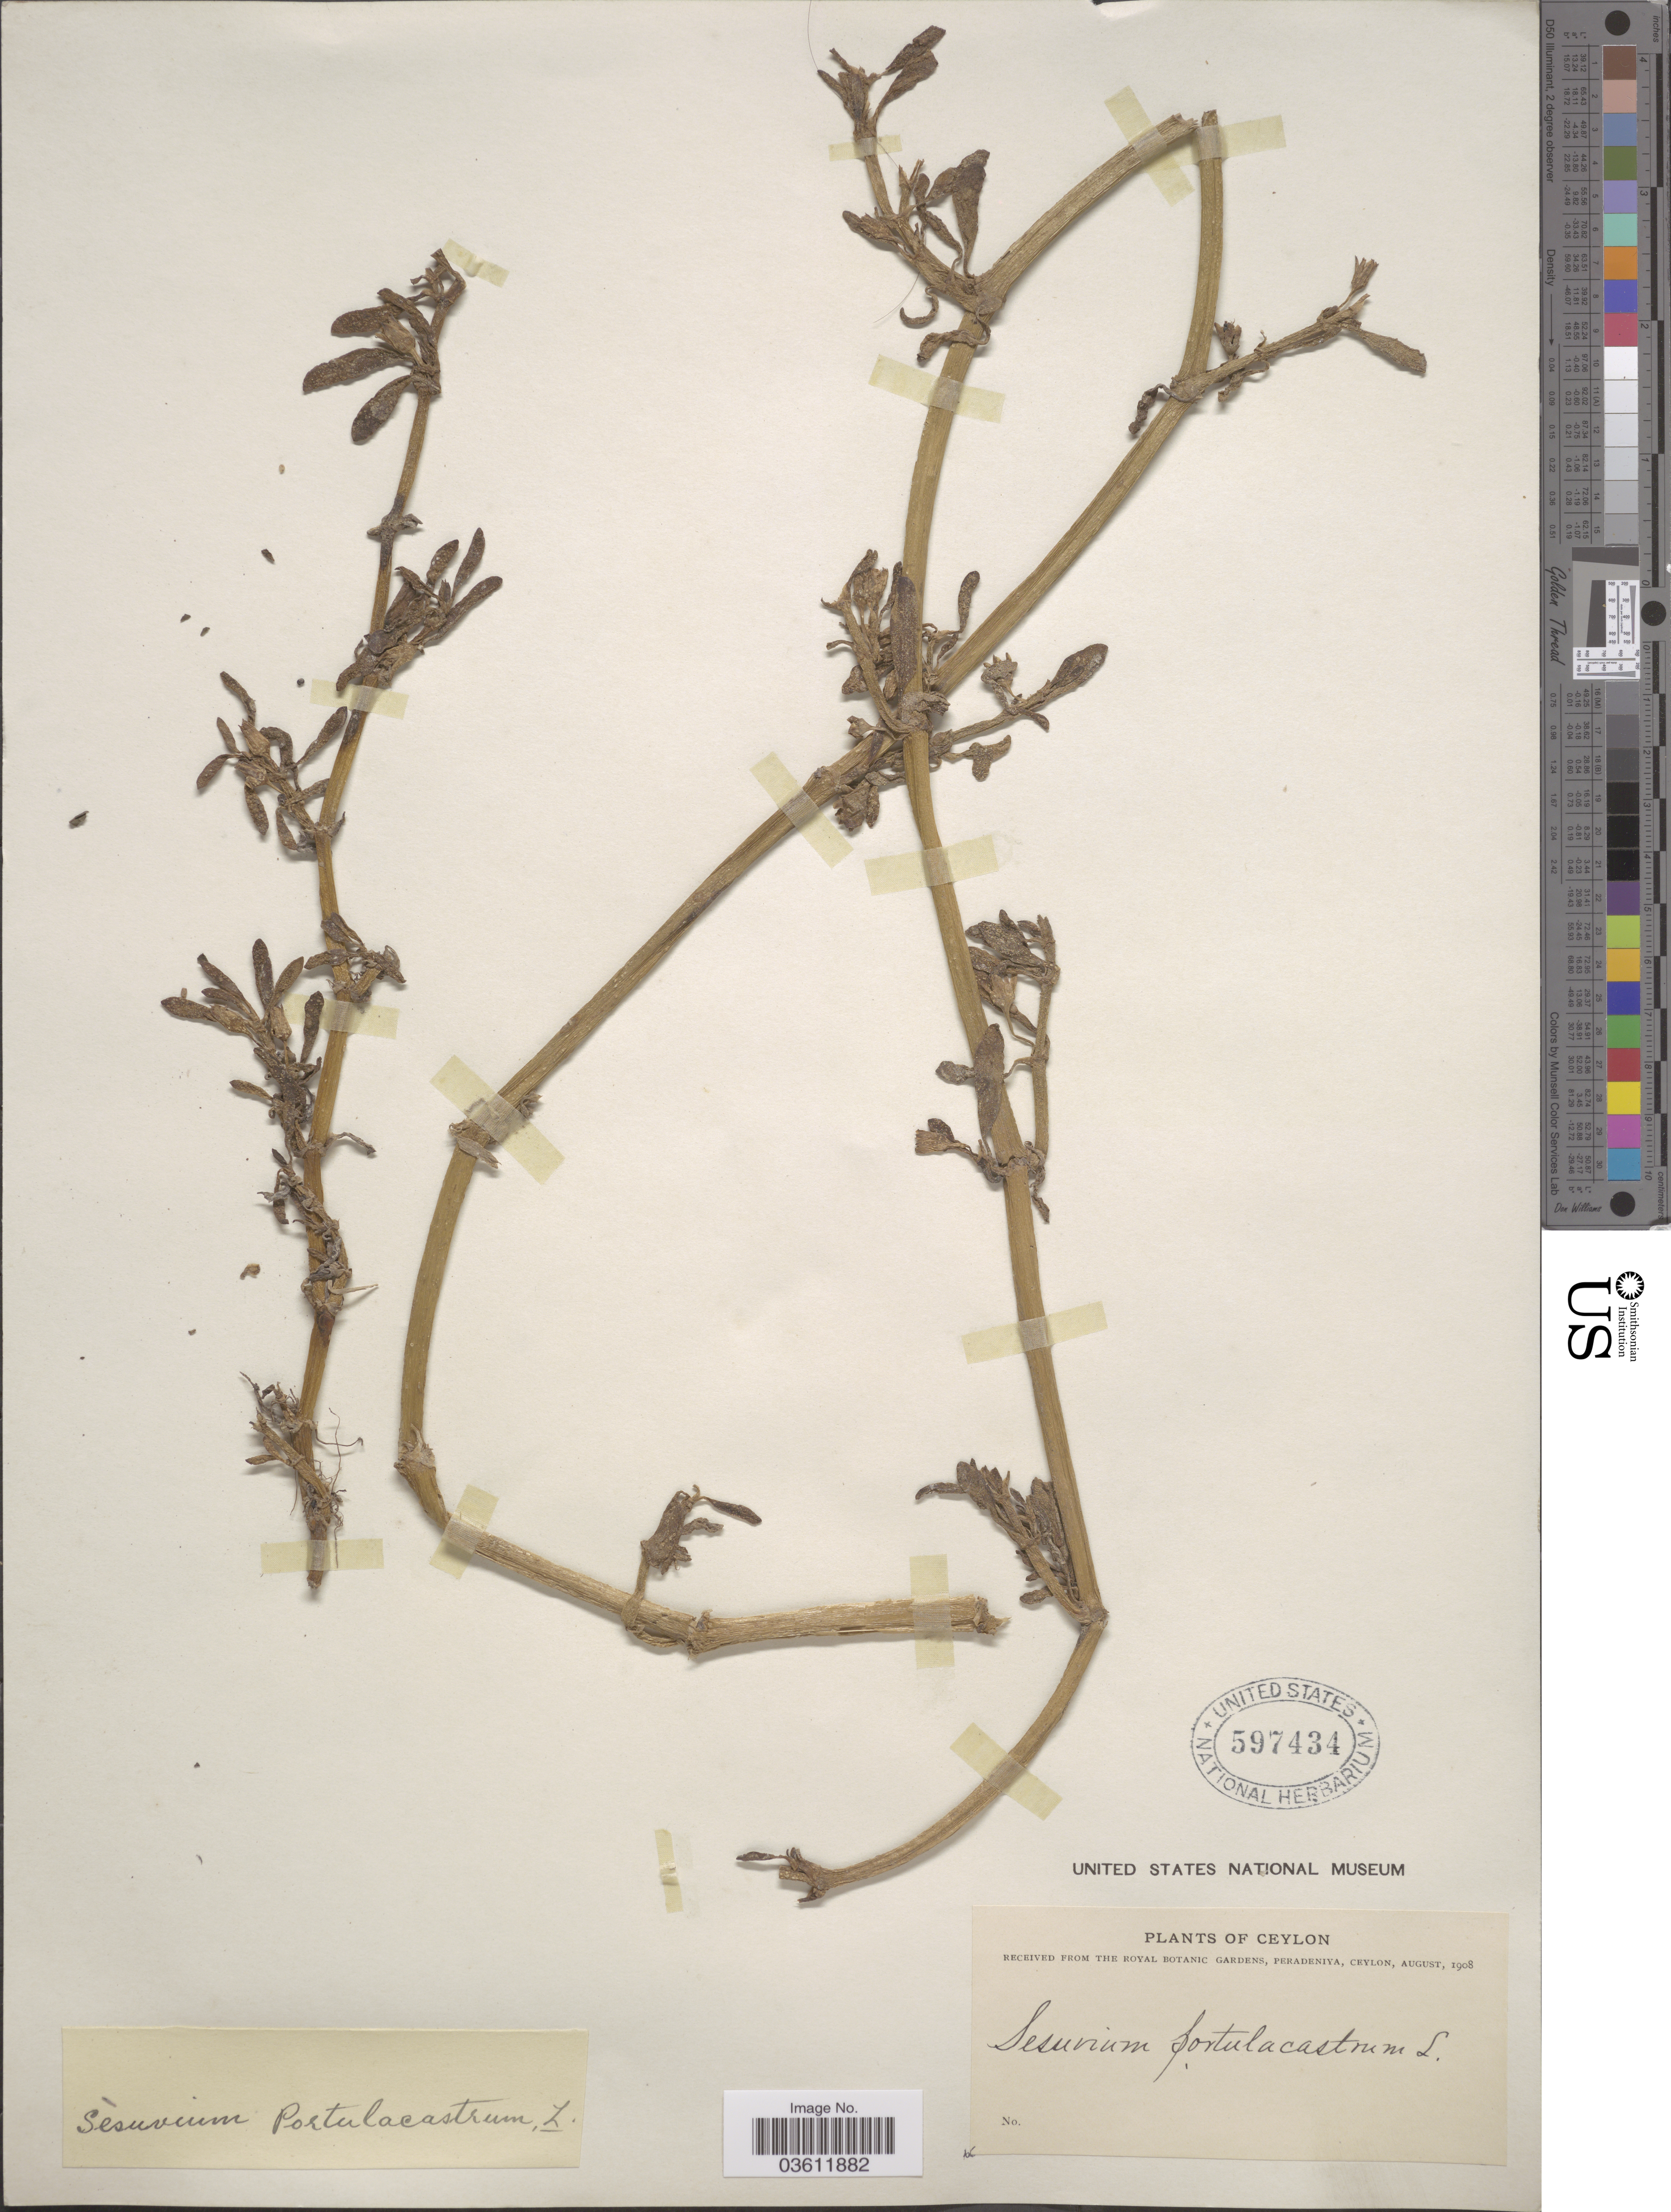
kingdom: Plantae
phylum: Tracheophyta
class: Magnoliopsida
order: Caryophyllales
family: Aizoaceae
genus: Trianthema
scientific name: Trianthema portulacastrum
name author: L.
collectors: ex herb. Royal Botanic Gardens, Peradeniya, Ceylon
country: Sri Lanka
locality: Ceylon.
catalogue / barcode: US 597434